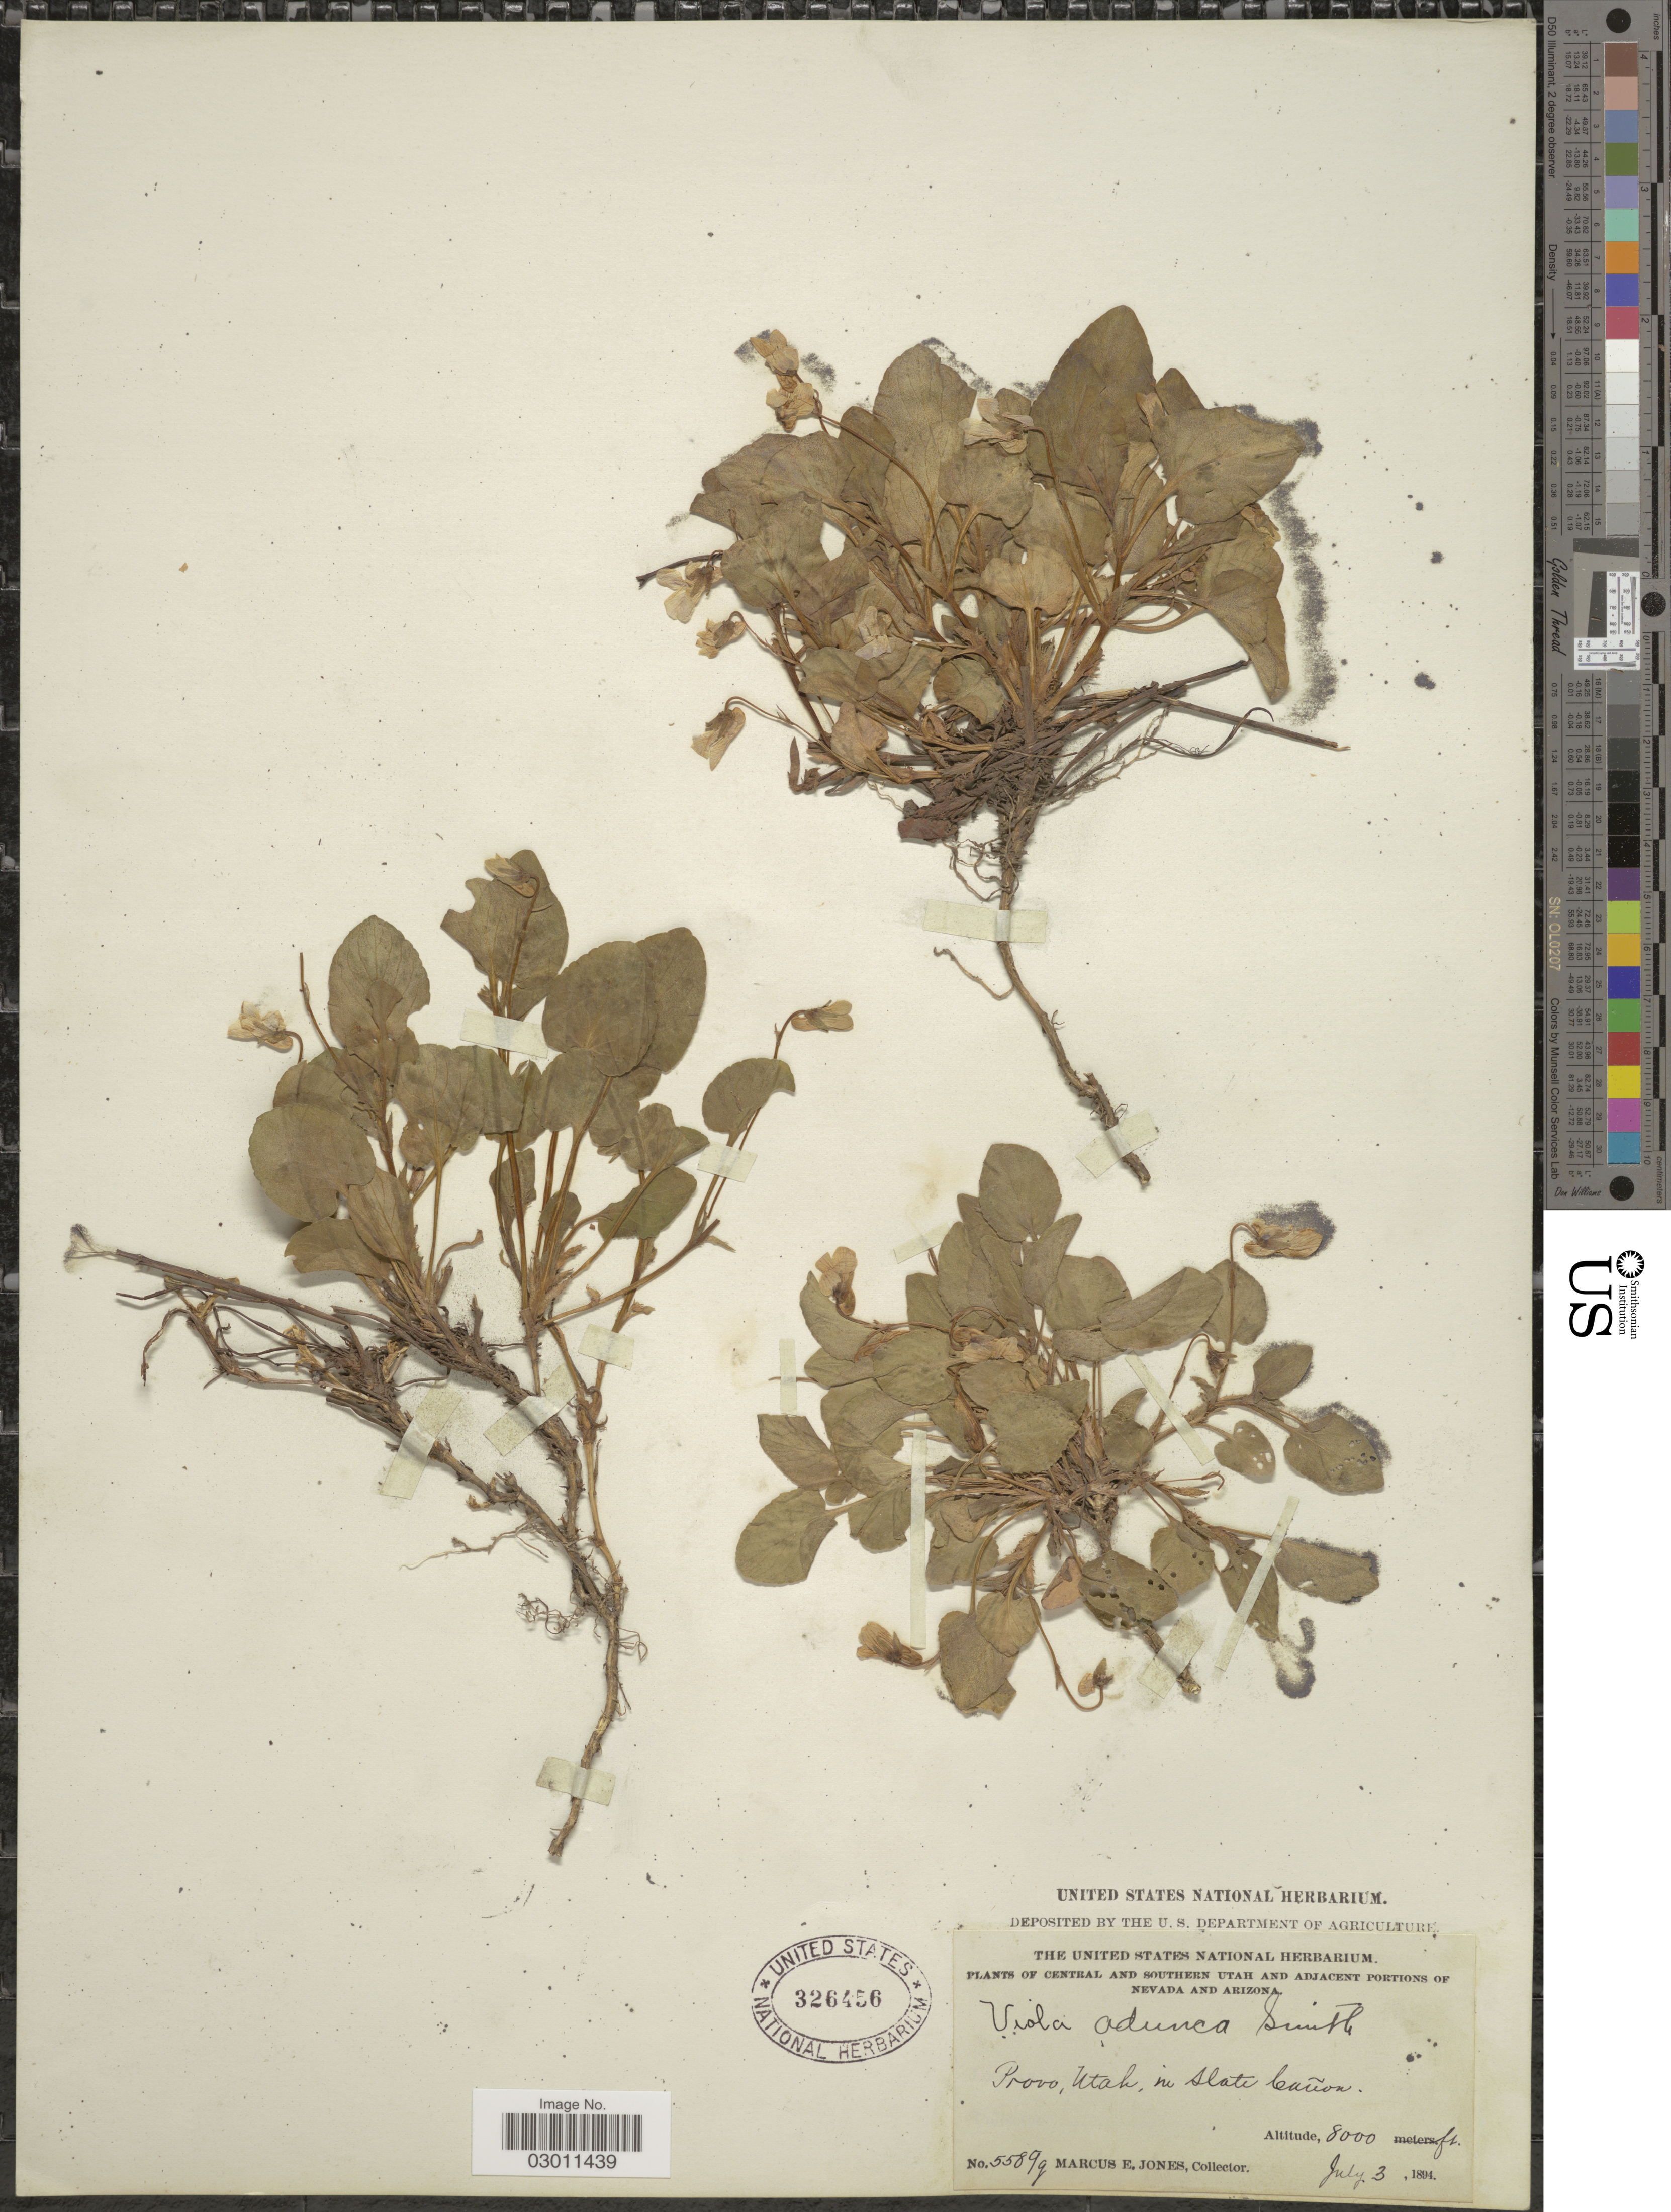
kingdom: Plantae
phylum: Tracheophyta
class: Magnoliopsida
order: Malpighiales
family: Violaceae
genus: Viola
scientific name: Viola adunca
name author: Sm.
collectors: M. E. Jones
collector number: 5589g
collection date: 1894-07-03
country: United States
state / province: Utah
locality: Central and Southern Utah, Provo, Utah, in Slate Cañon.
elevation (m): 2438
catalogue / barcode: US 326456